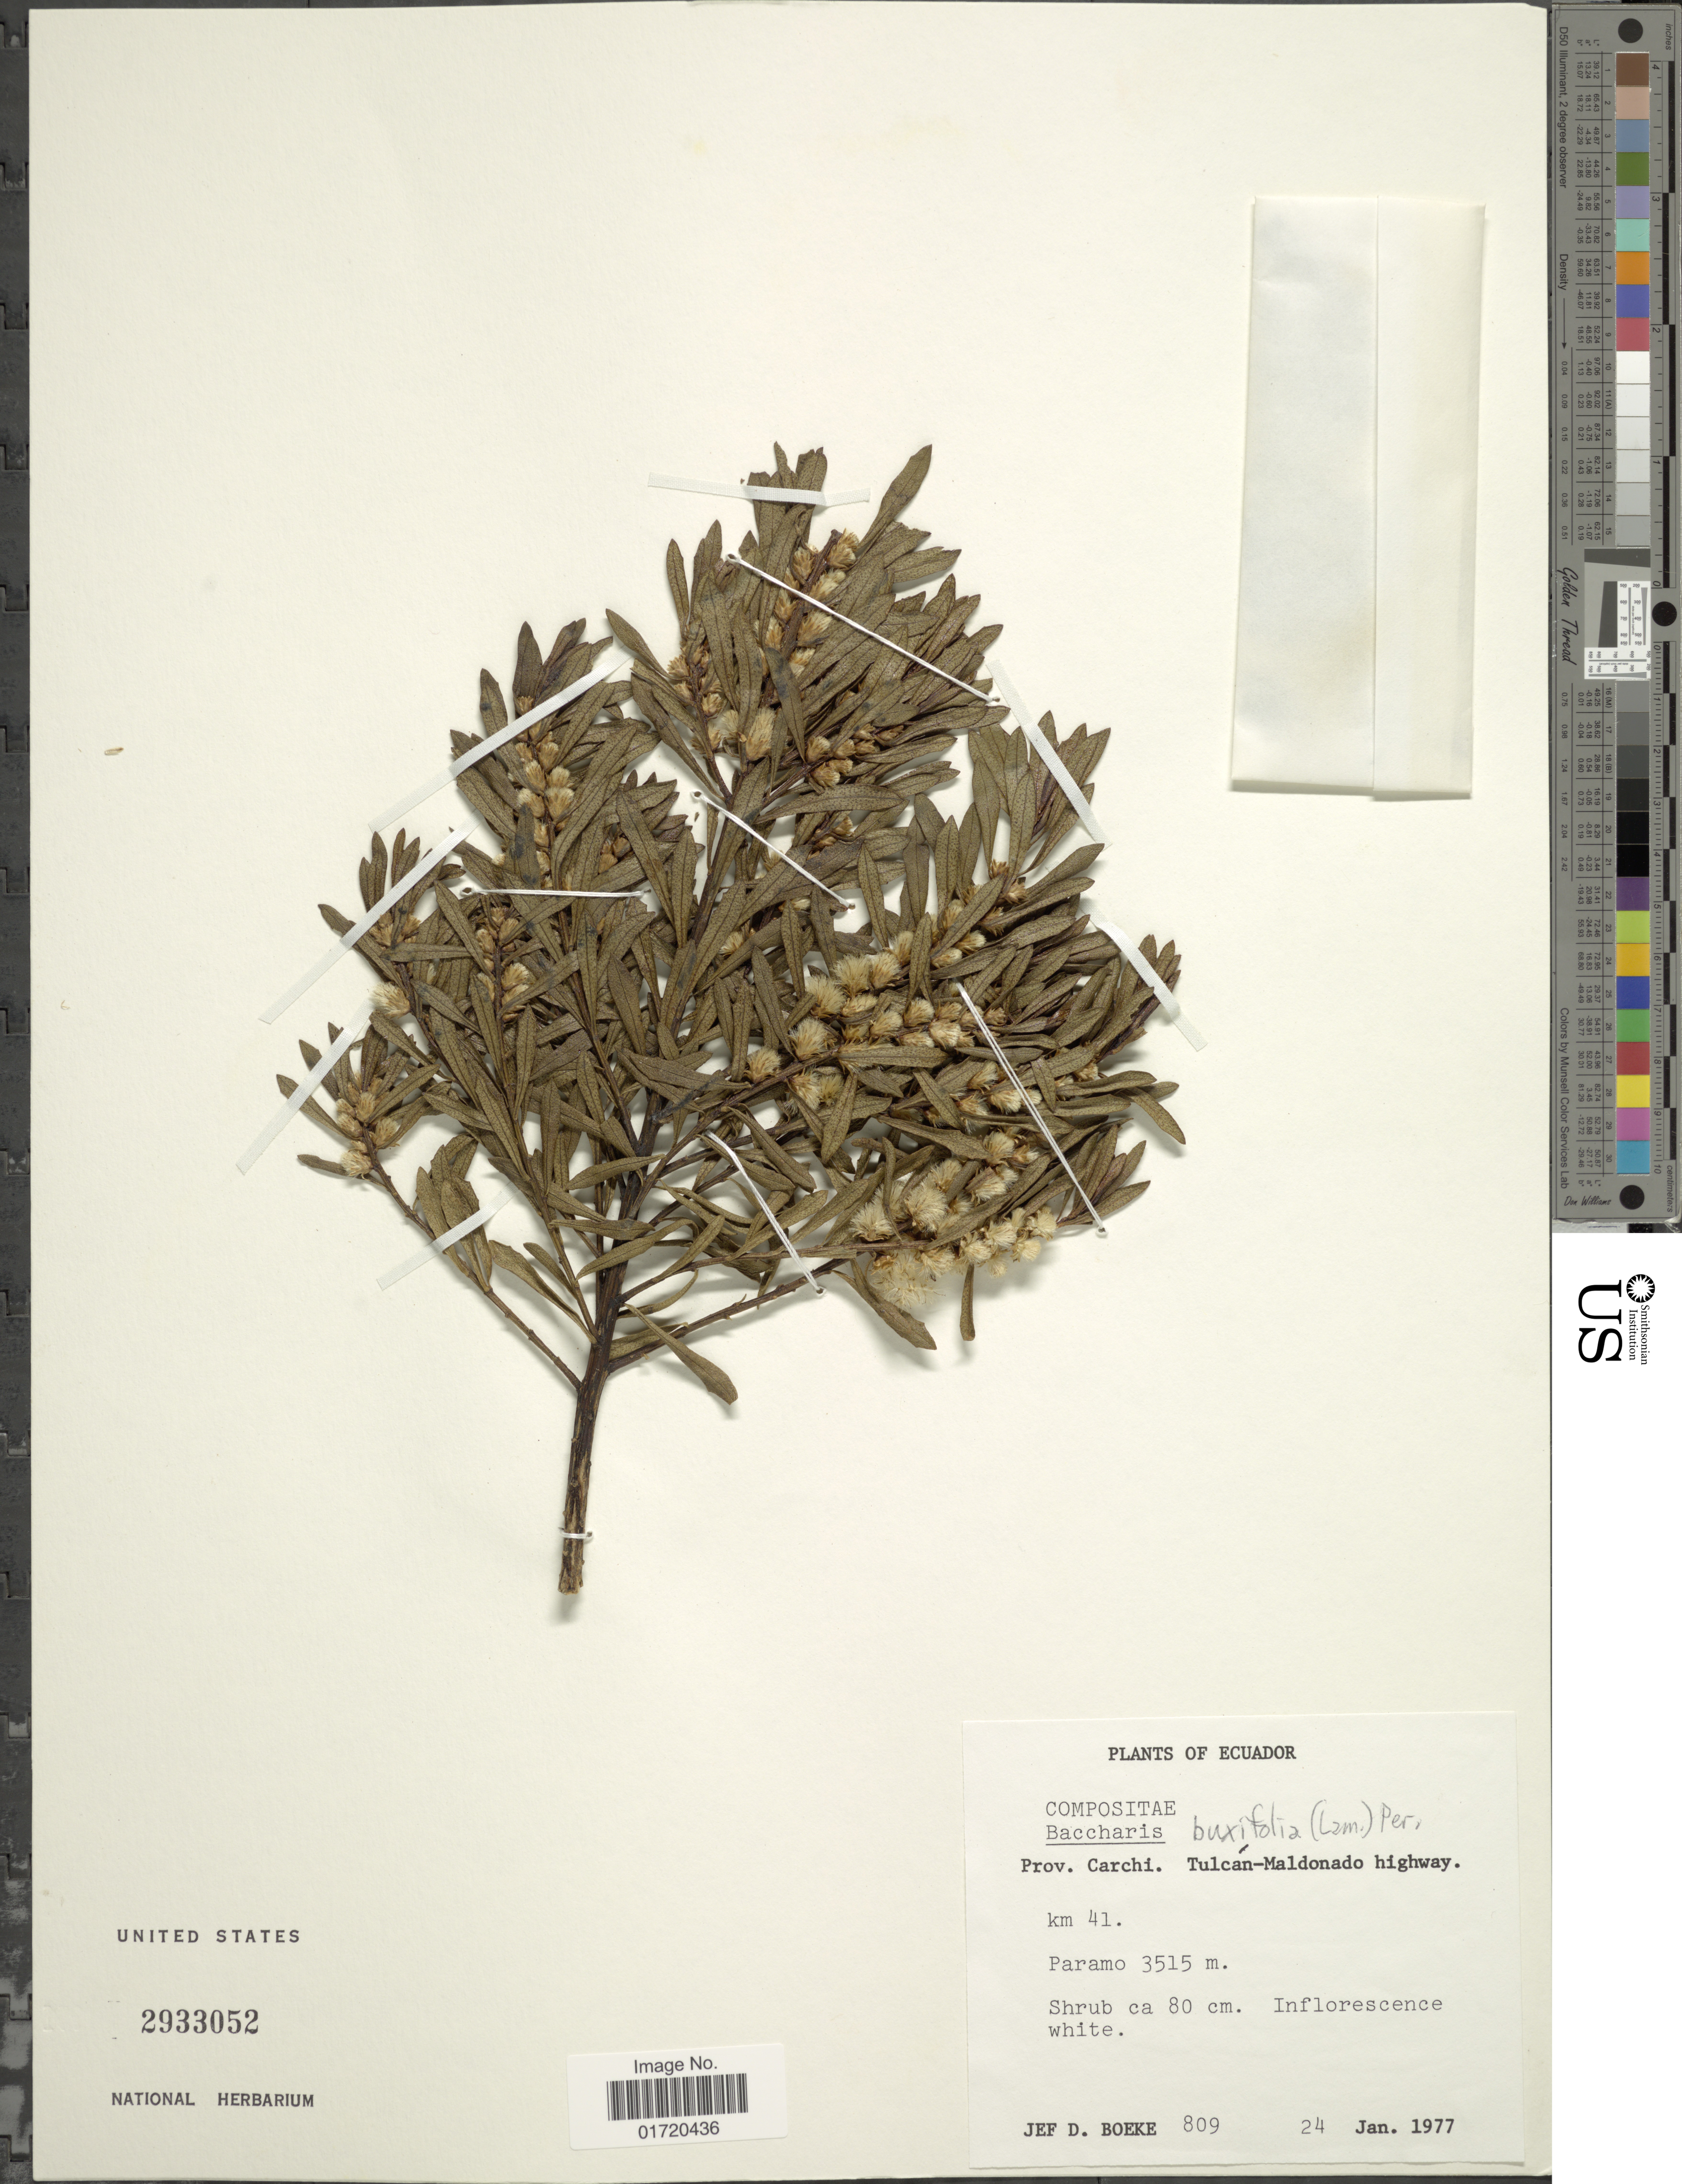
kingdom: Plantae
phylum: Tracheophyta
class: Magnoliopsida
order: Asterales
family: Asteraceae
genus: Baccharis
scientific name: Baccharis buxifolia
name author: (Lam.) Pers.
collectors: J. D. Boeke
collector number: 809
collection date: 1977-01-24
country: Ecuador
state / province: Carchi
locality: Tulcan-Maldonado highway. km 41.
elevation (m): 3515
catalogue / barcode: US 2933052